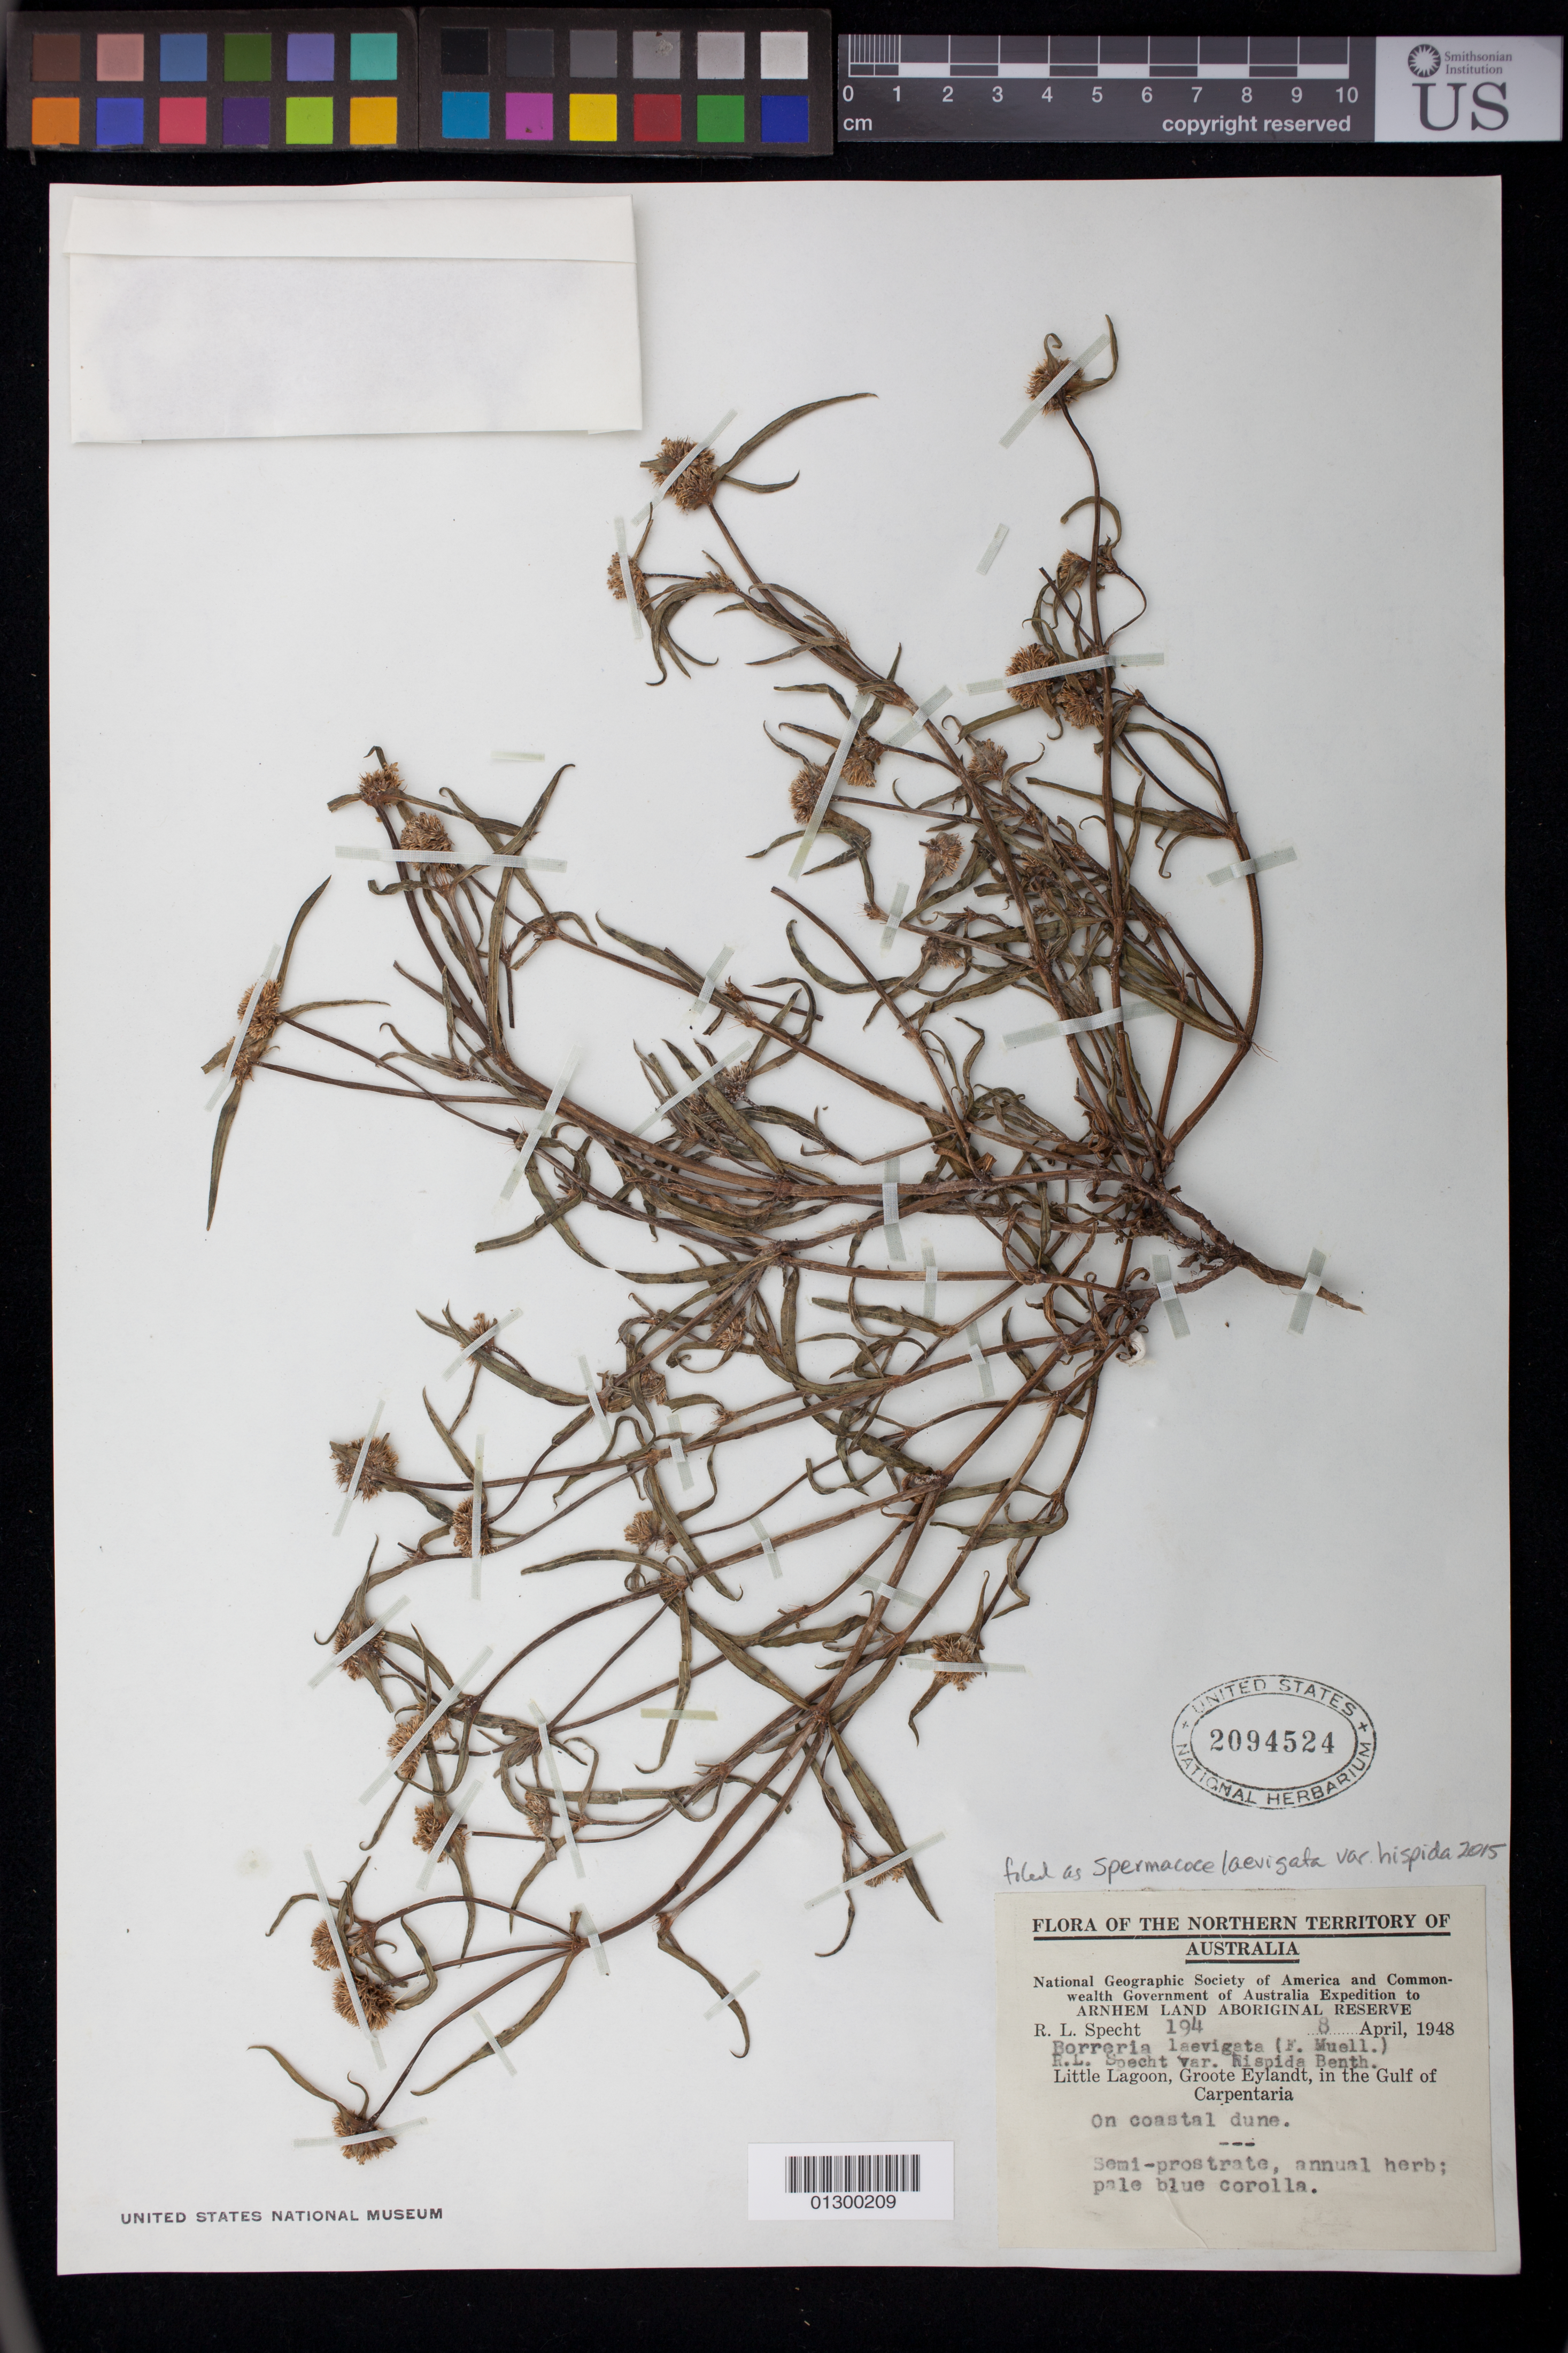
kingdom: Plantae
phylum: Tracheophyta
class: Magnoliopsida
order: Gentianales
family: Rubiaceae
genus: Spermacoce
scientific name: Spermacoce laevigata var. hispida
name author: Benth.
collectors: R. L. Specht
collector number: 194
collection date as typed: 08 Apr 1948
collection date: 1948-04-08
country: Australia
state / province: Northern Territory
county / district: East Arnhem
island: Groote Eylandt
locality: Little Lagoon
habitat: On coastal dune.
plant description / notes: Semi-prostrate, annual herb; pale blue corolla.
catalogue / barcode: US 2094524